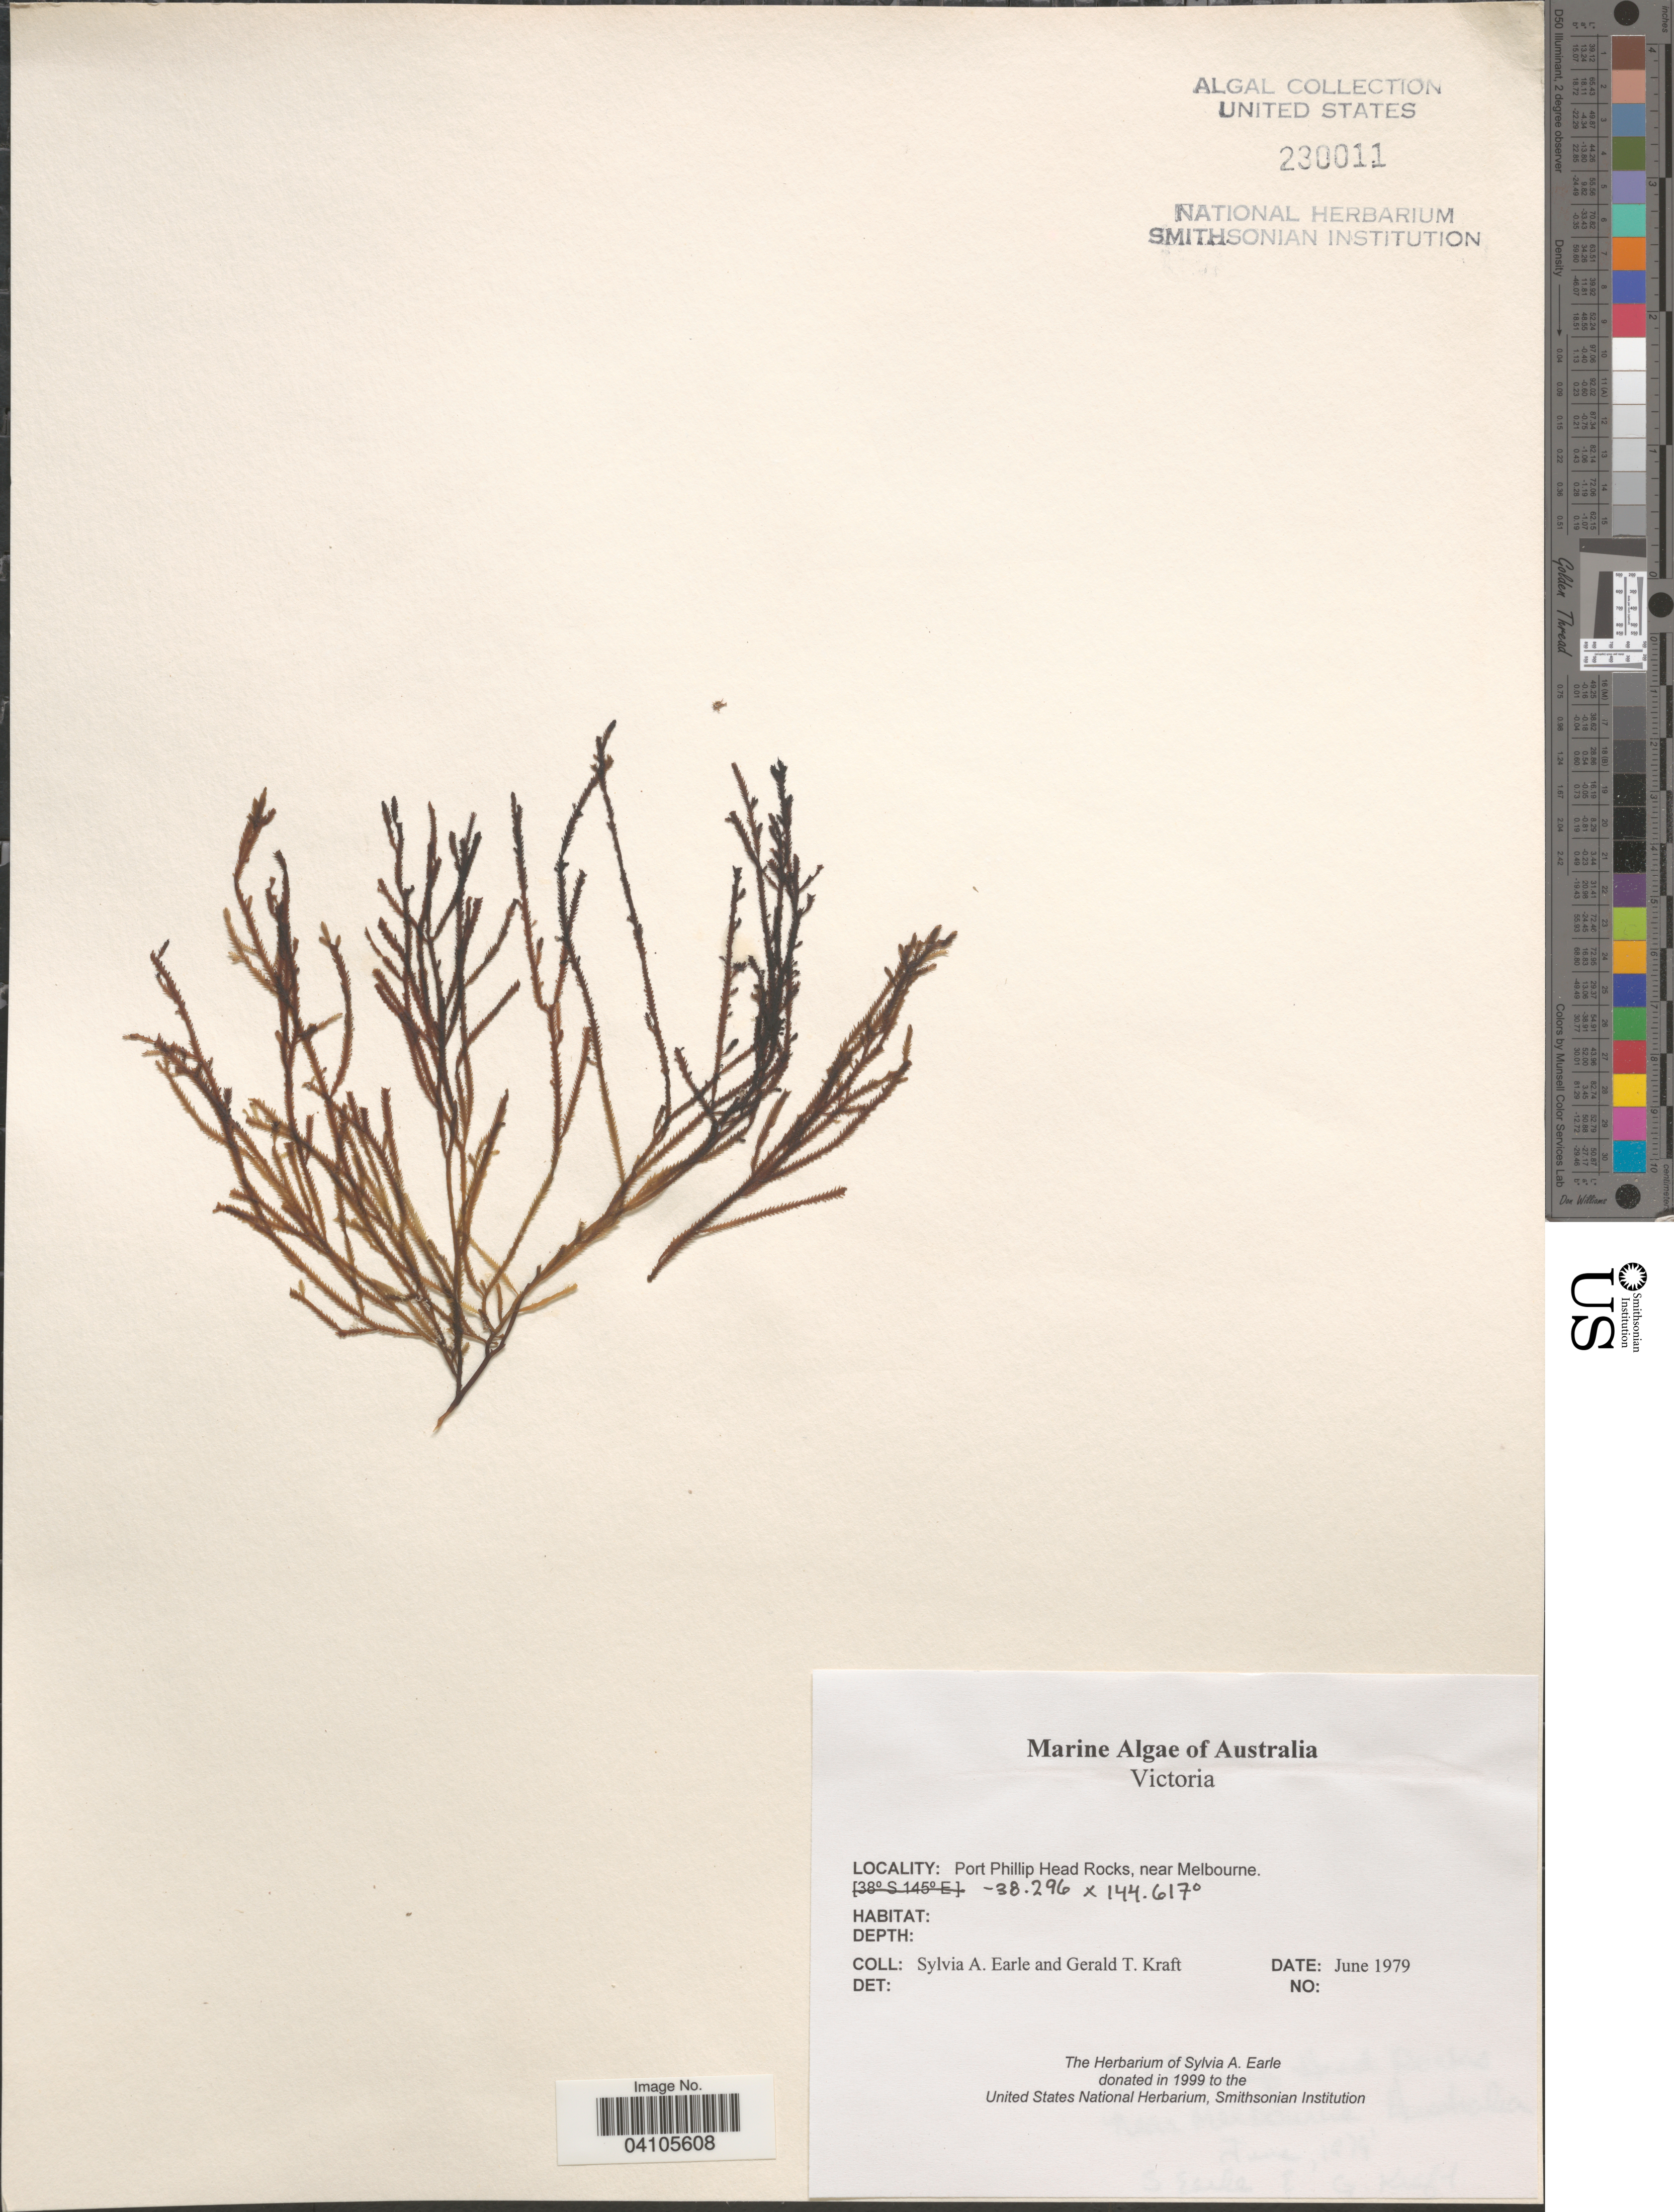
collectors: S. A. Earle & G. T. Kraft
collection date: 1979-06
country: Australia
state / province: Victoria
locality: Victoria. Port Phillip Head Rocks, near Melbourne.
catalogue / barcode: US 230011